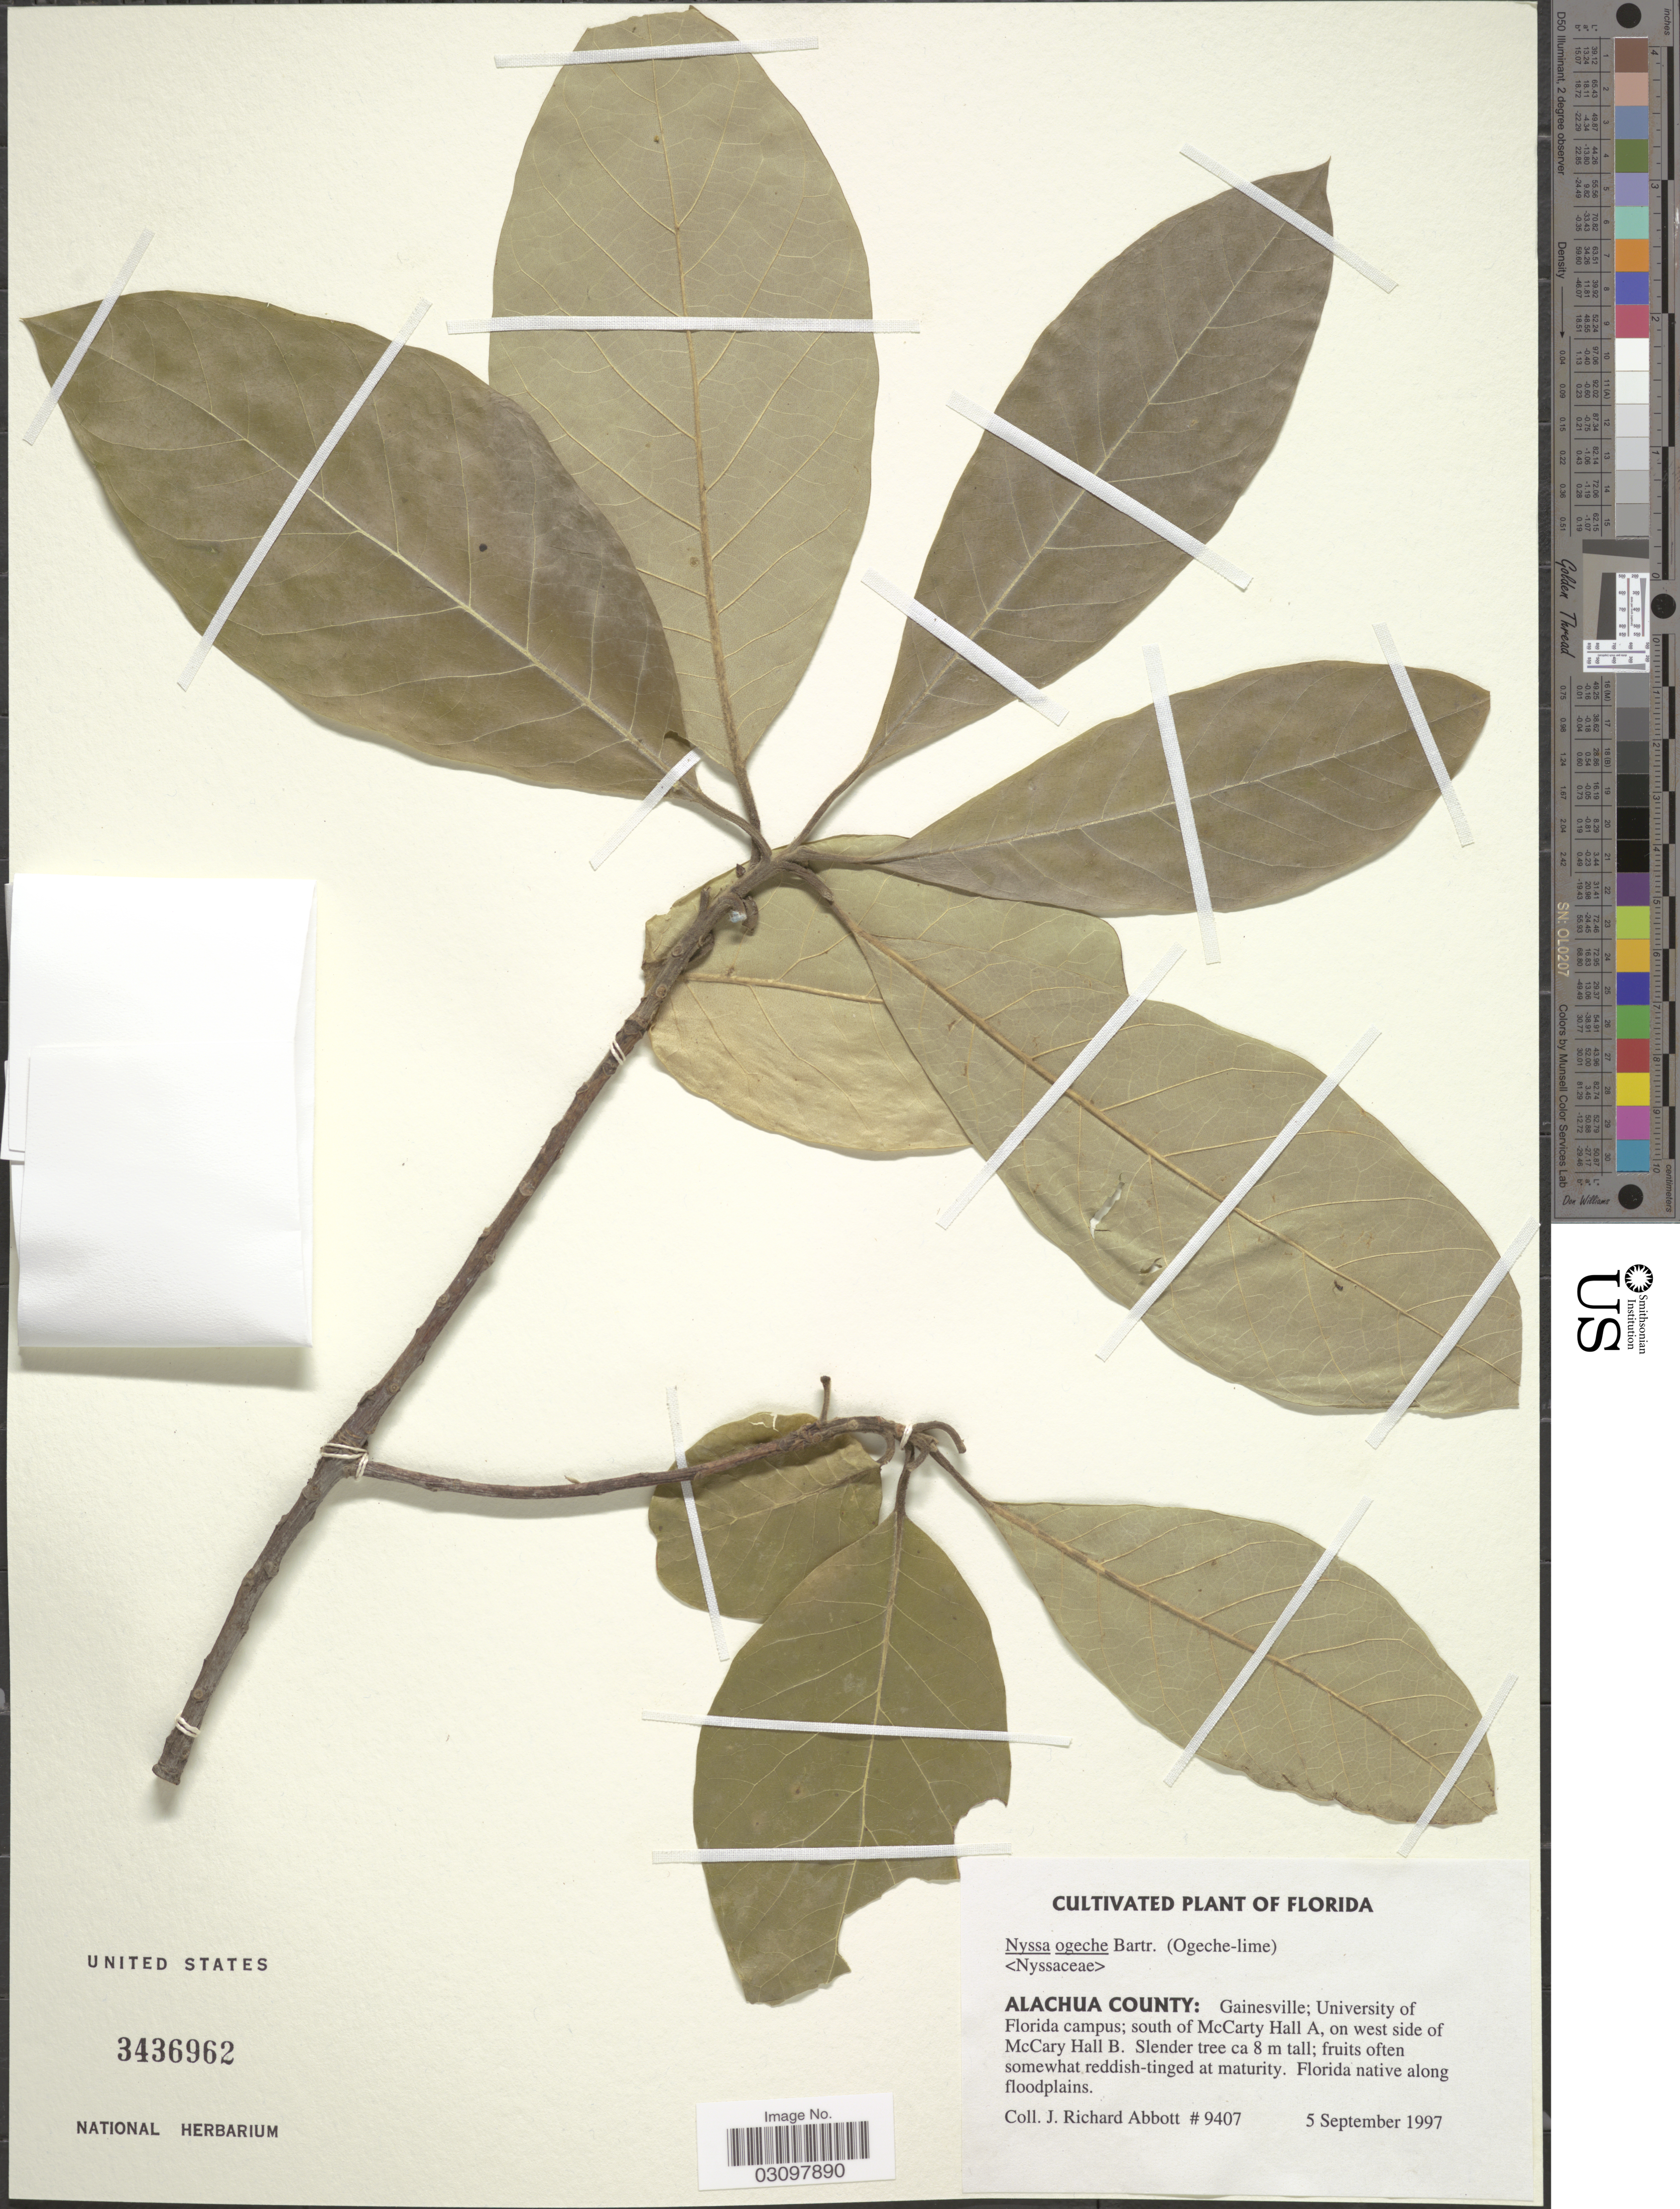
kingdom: Plantae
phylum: Tracheophyta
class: Magnoliopsida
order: Cornales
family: Nyssaceae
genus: Nyssa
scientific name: Nyssa ogeche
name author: W. Bartram ex Marshall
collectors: J. R. Abbott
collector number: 9407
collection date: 1997-09-05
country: United States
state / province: Florida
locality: Alachua County: Gainesville; University of Florida campus; south of McCarty Hall A, on west side of McCary Hall B.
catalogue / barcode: US 3436962